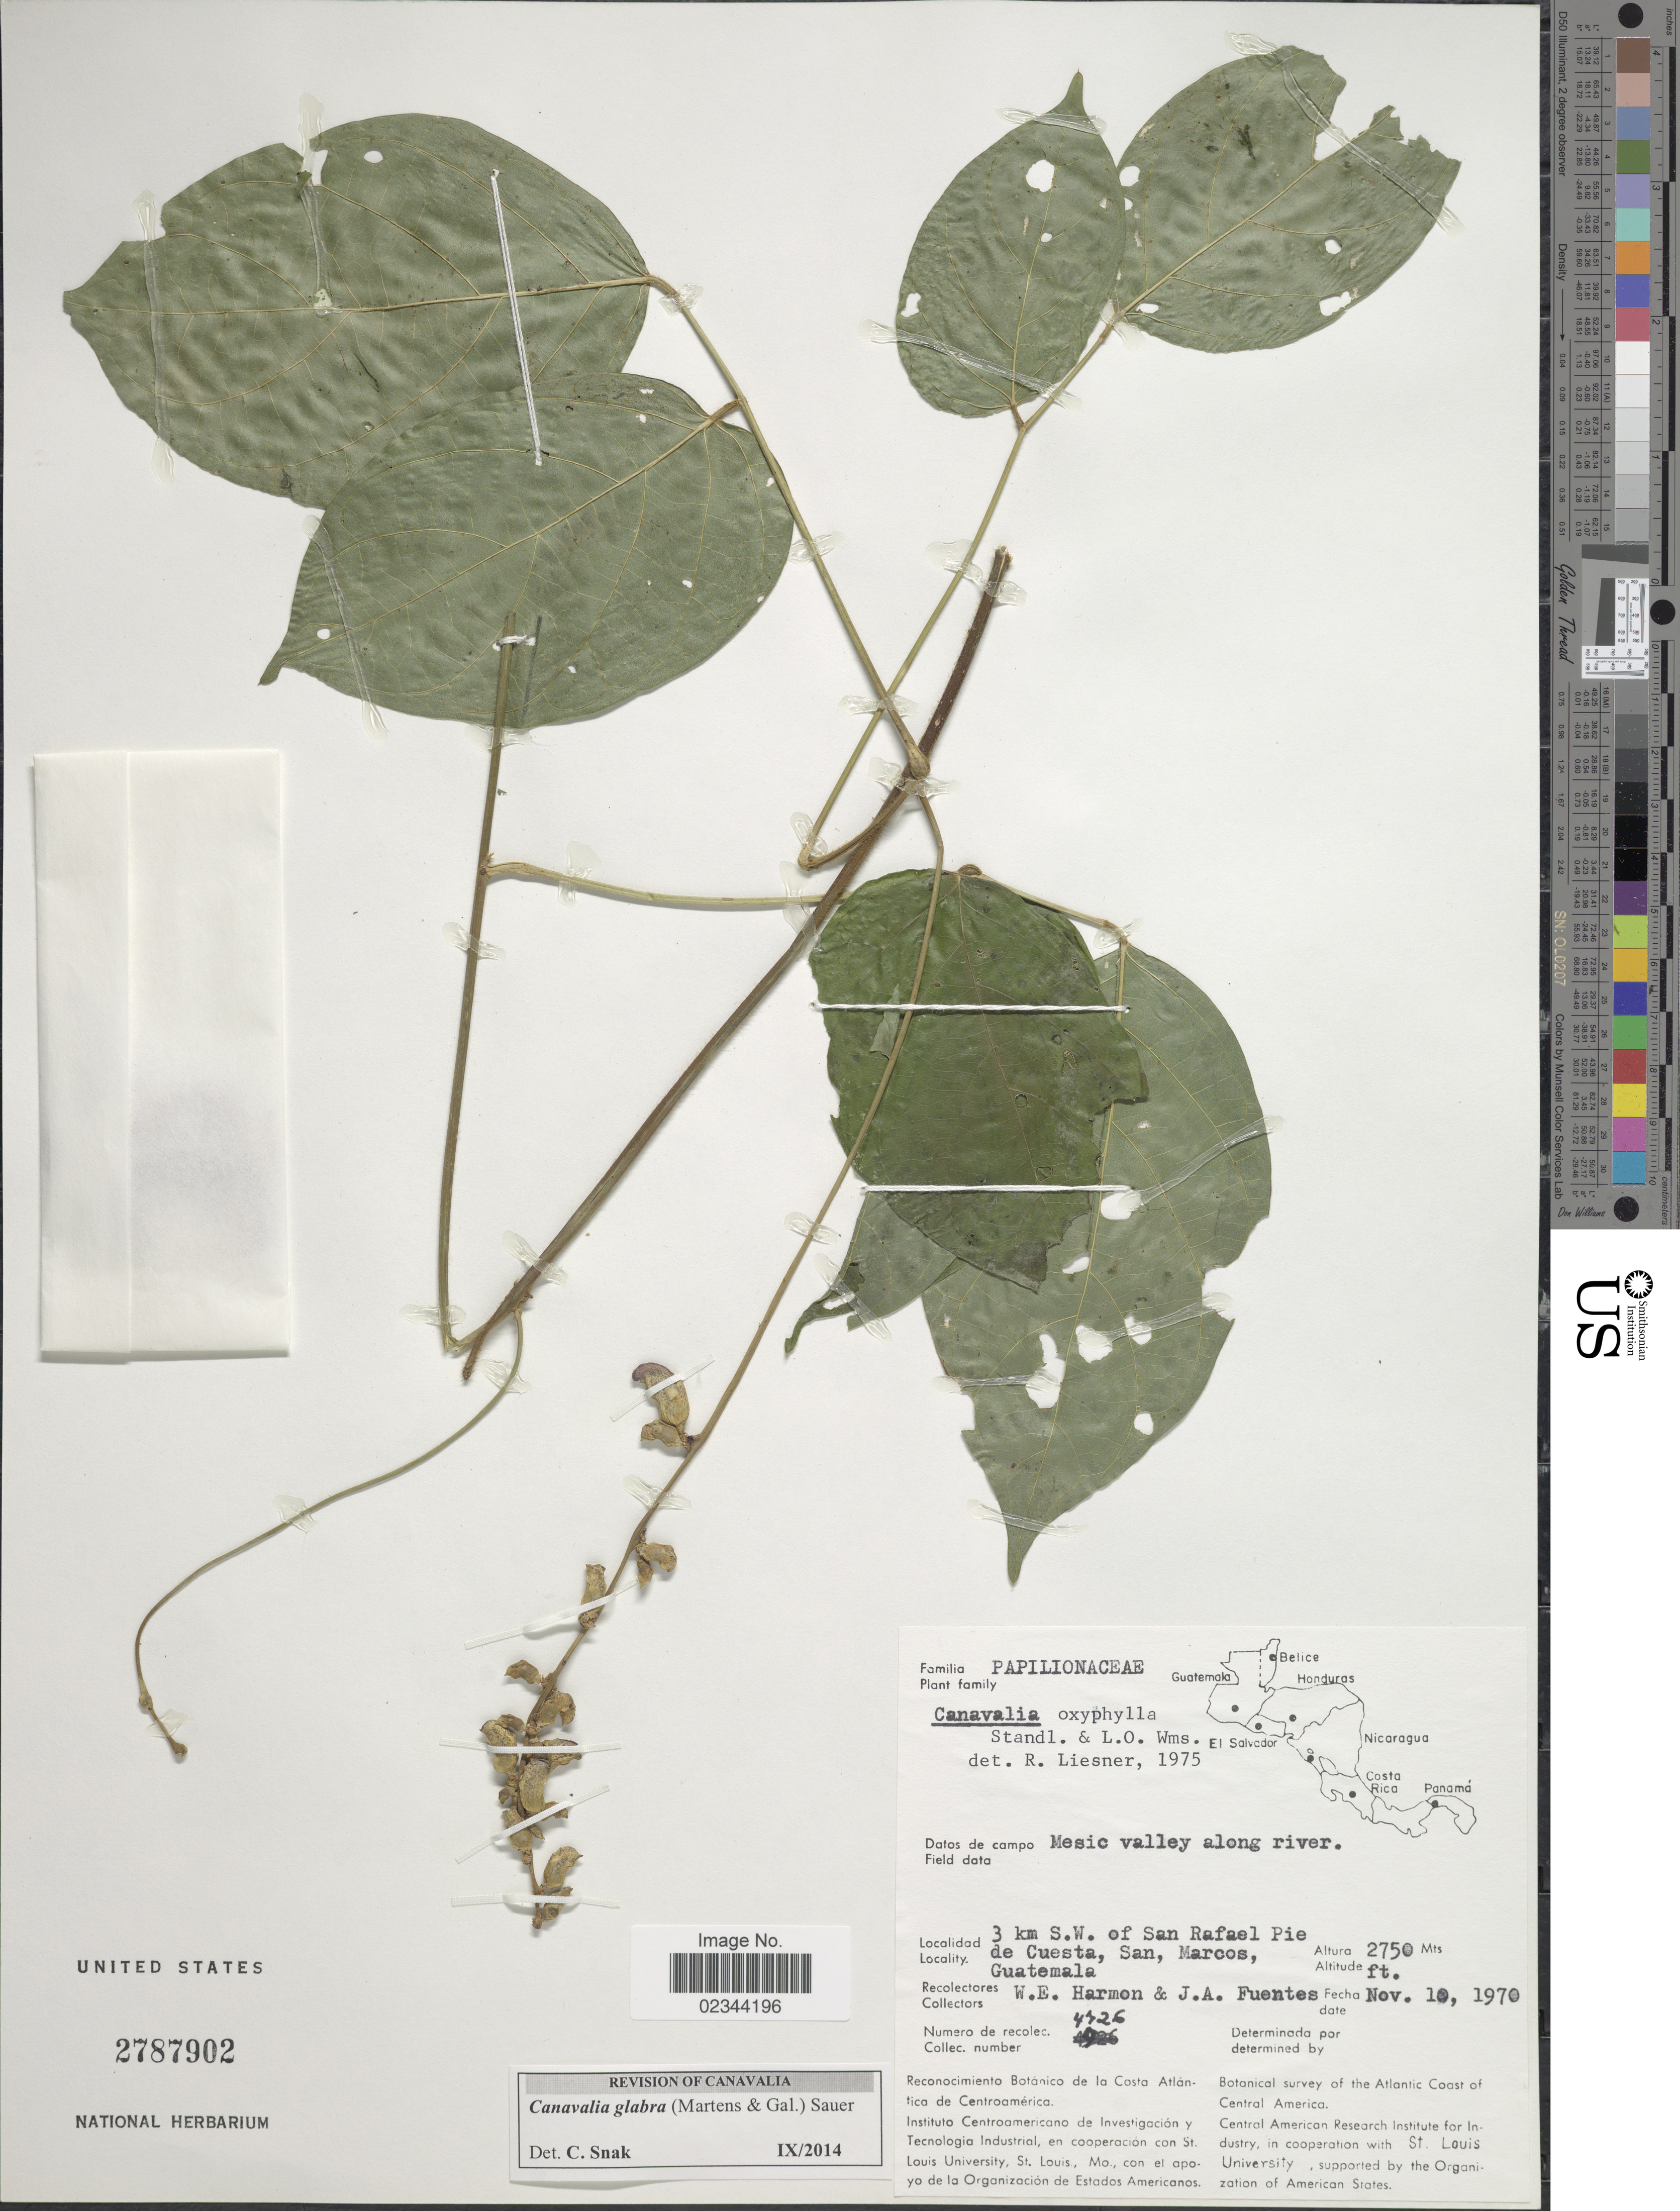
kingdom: Plantae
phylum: Tracheophyta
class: Magnoliopsida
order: Fabales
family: Fabaceae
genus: Canavalia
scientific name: Canavalia glabra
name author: (M. Martens & Galeotti) J.D. Sauer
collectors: W. E. Harmon & J. Fuentes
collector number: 4726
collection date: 1970-11-10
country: Guatemala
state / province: San Marcos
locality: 3 km S. W. of San Rafael Pie de Cuesta, San Marcos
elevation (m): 838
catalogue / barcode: US 2787902